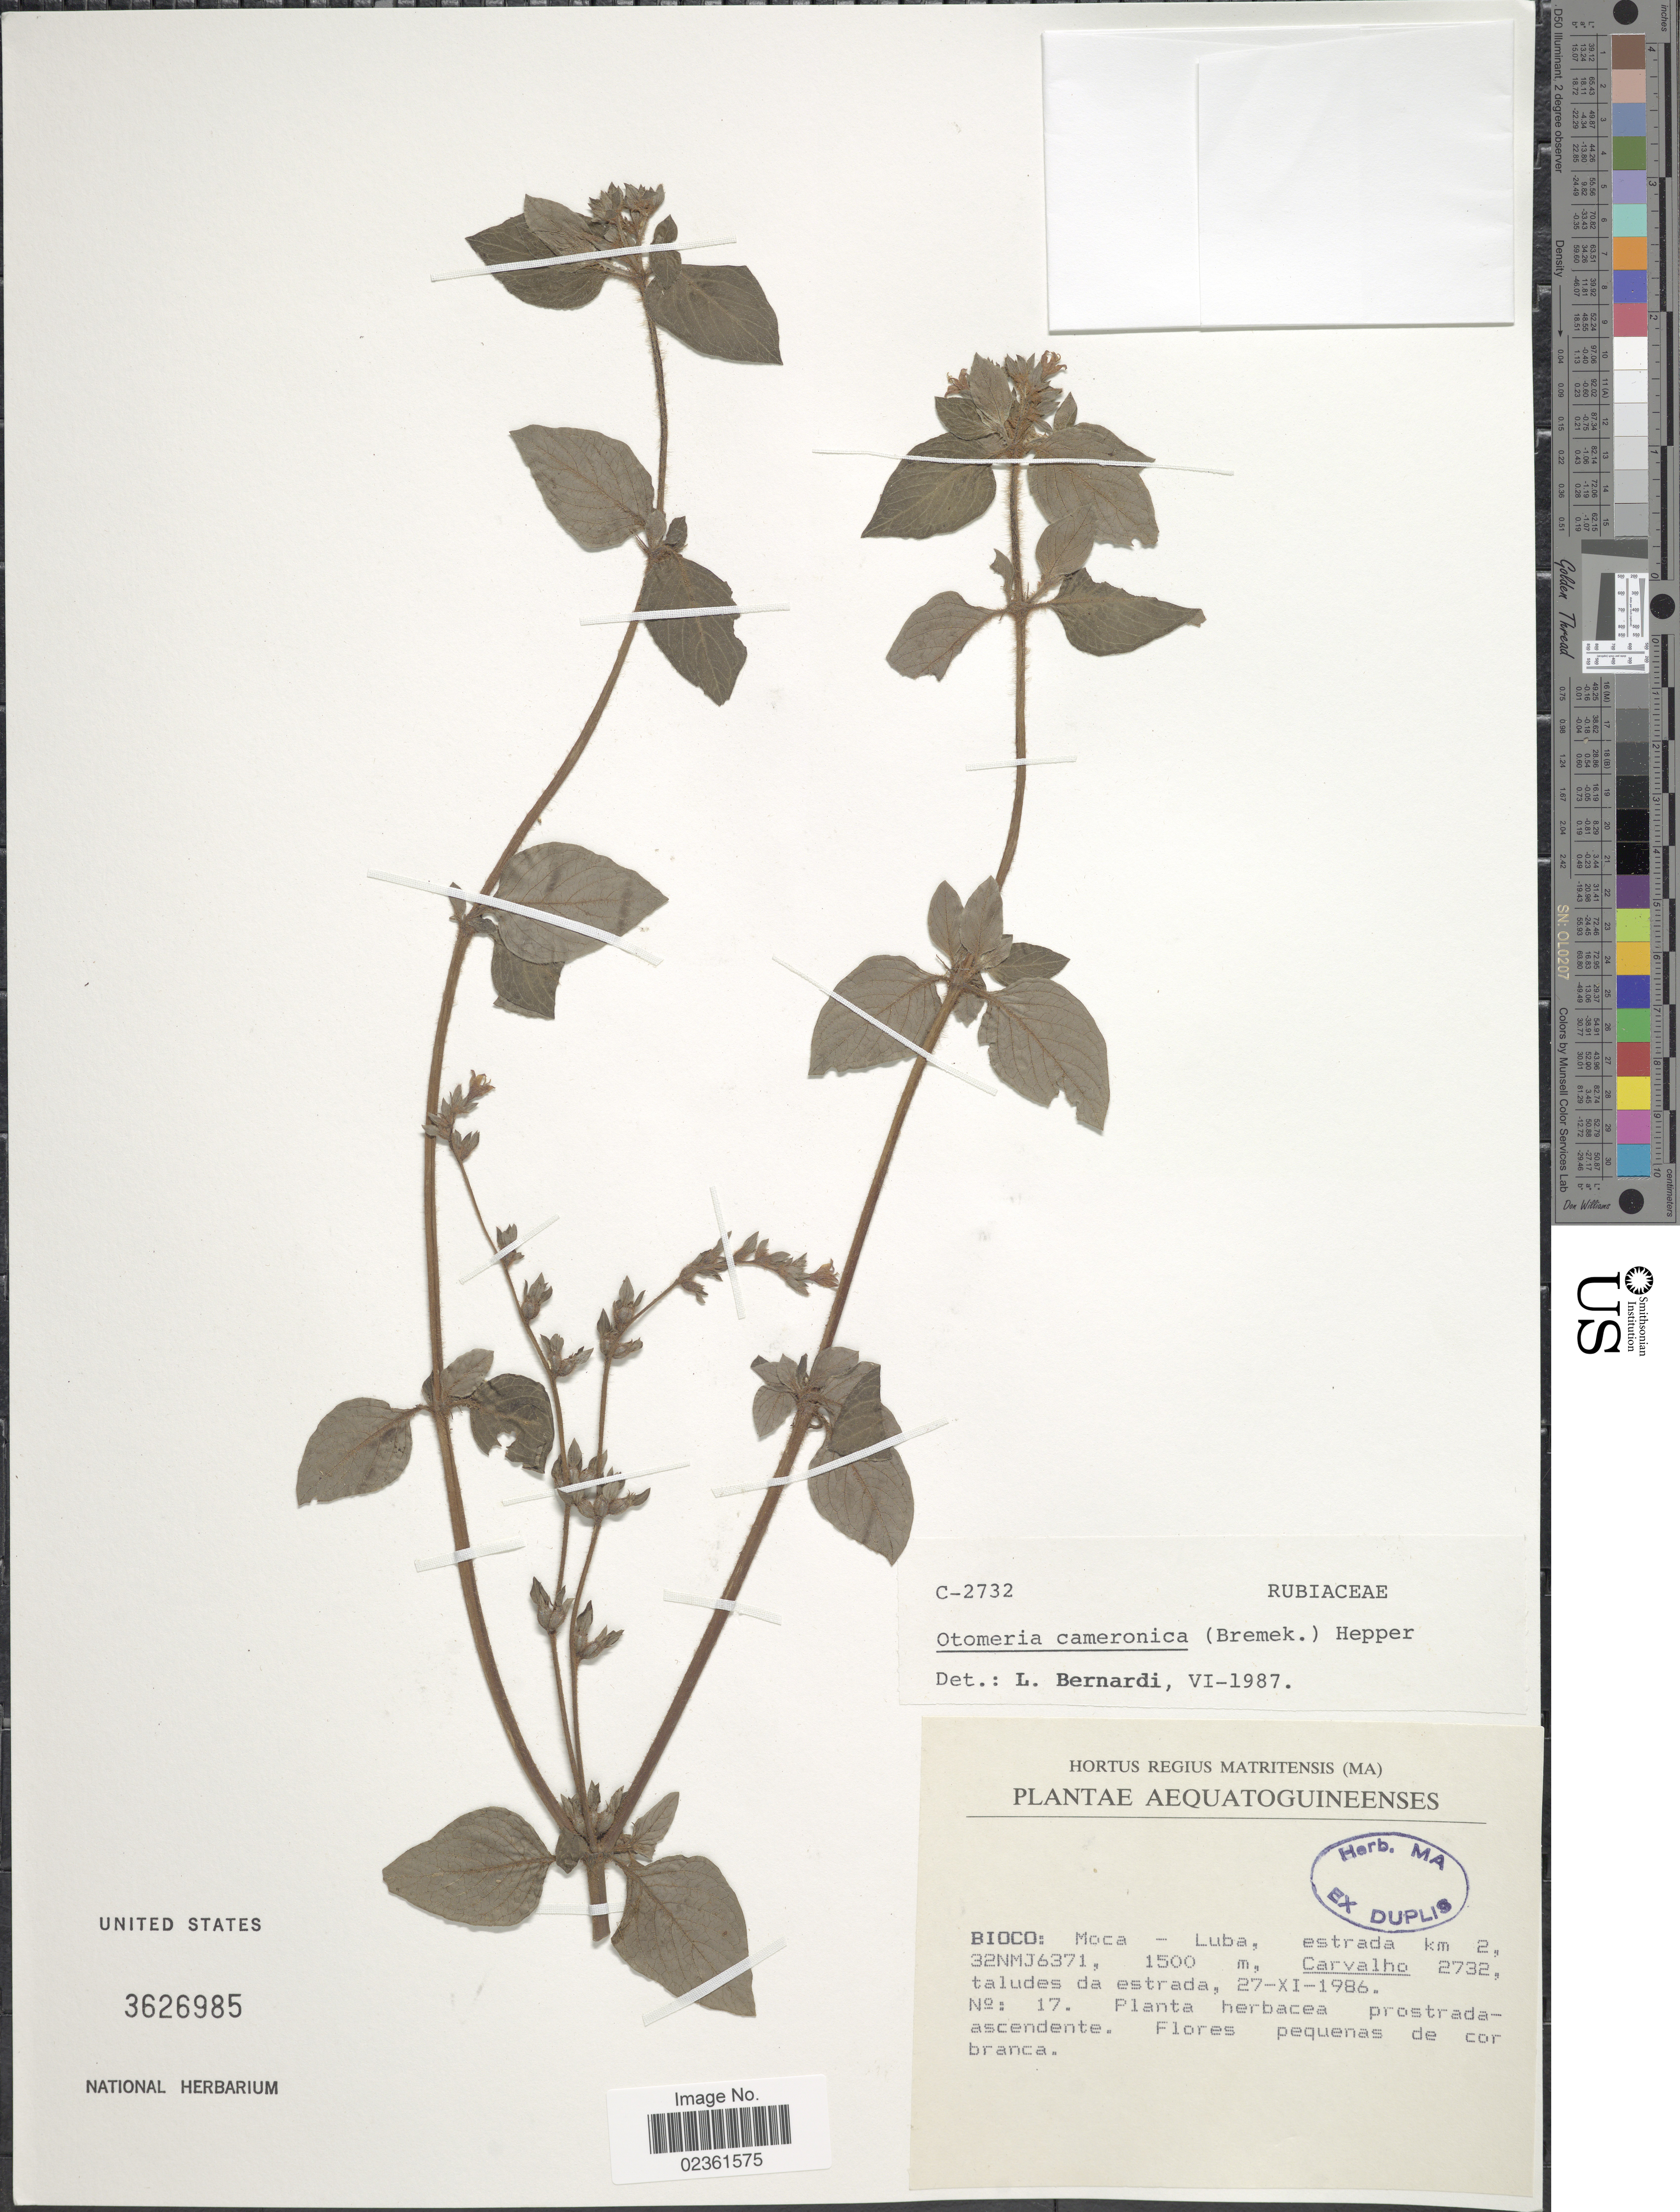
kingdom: Plantae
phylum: Tracheophyta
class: Magnoliopsida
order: Gentianales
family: Rubiaceae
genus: Otomeria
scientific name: Otomeria elatior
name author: (A. Rich. ex DC.) Verdc.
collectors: Carvalho, --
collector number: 2732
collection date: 1986-11-27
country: Equatorial Guinea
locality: Bioco: Moca-Luba, estrada km 2, 32NMJ6371, taludes da estrada.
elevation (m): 1500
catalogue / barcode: US 3626985